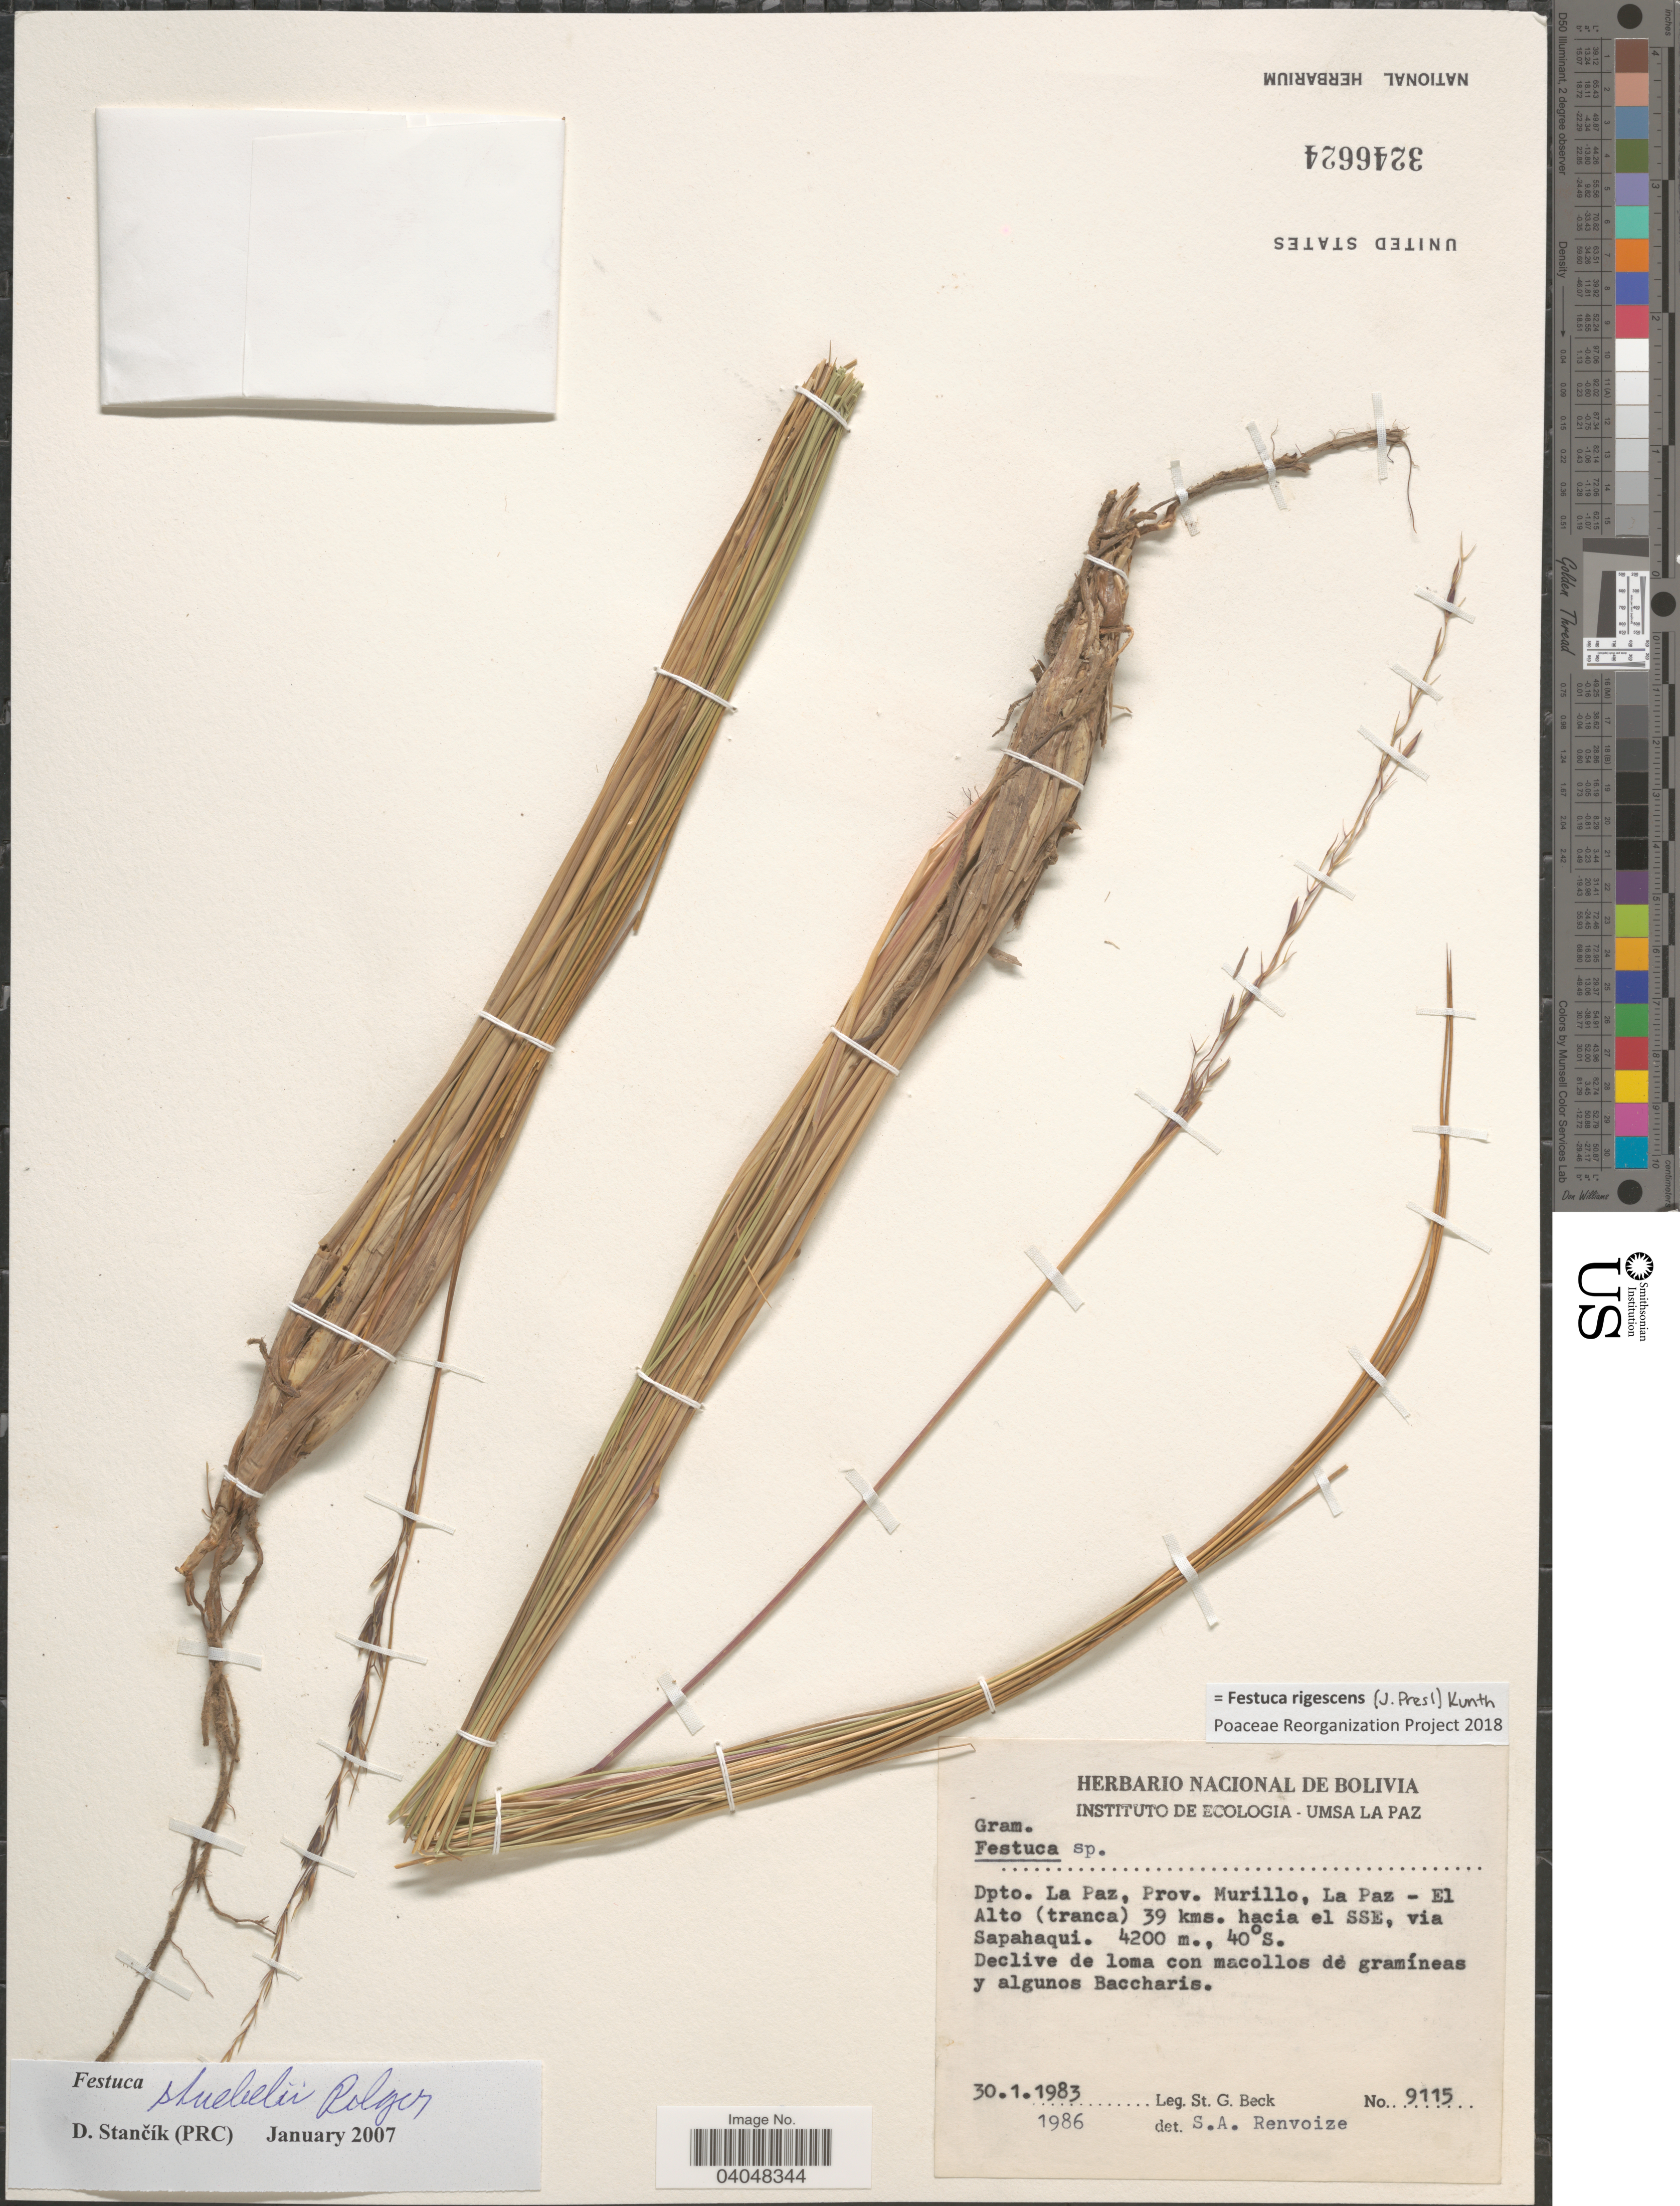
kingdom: Plantae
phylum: Tracheophyta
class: Liliopsida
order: Poales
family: Poaceae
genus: Festuca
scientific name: Festuca rigescens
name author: (J. Presl) Kunth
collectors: S. G. Beck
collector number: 9115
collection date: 1983-01-30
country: Bolivia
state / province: La Paz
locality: Dpto. La Paz, Prov. Murillo, La Paz - El Alto (tranca) 39 kms. hacia el SSE, via Sapahaqui.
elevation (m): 4200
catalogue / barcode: US 3246624